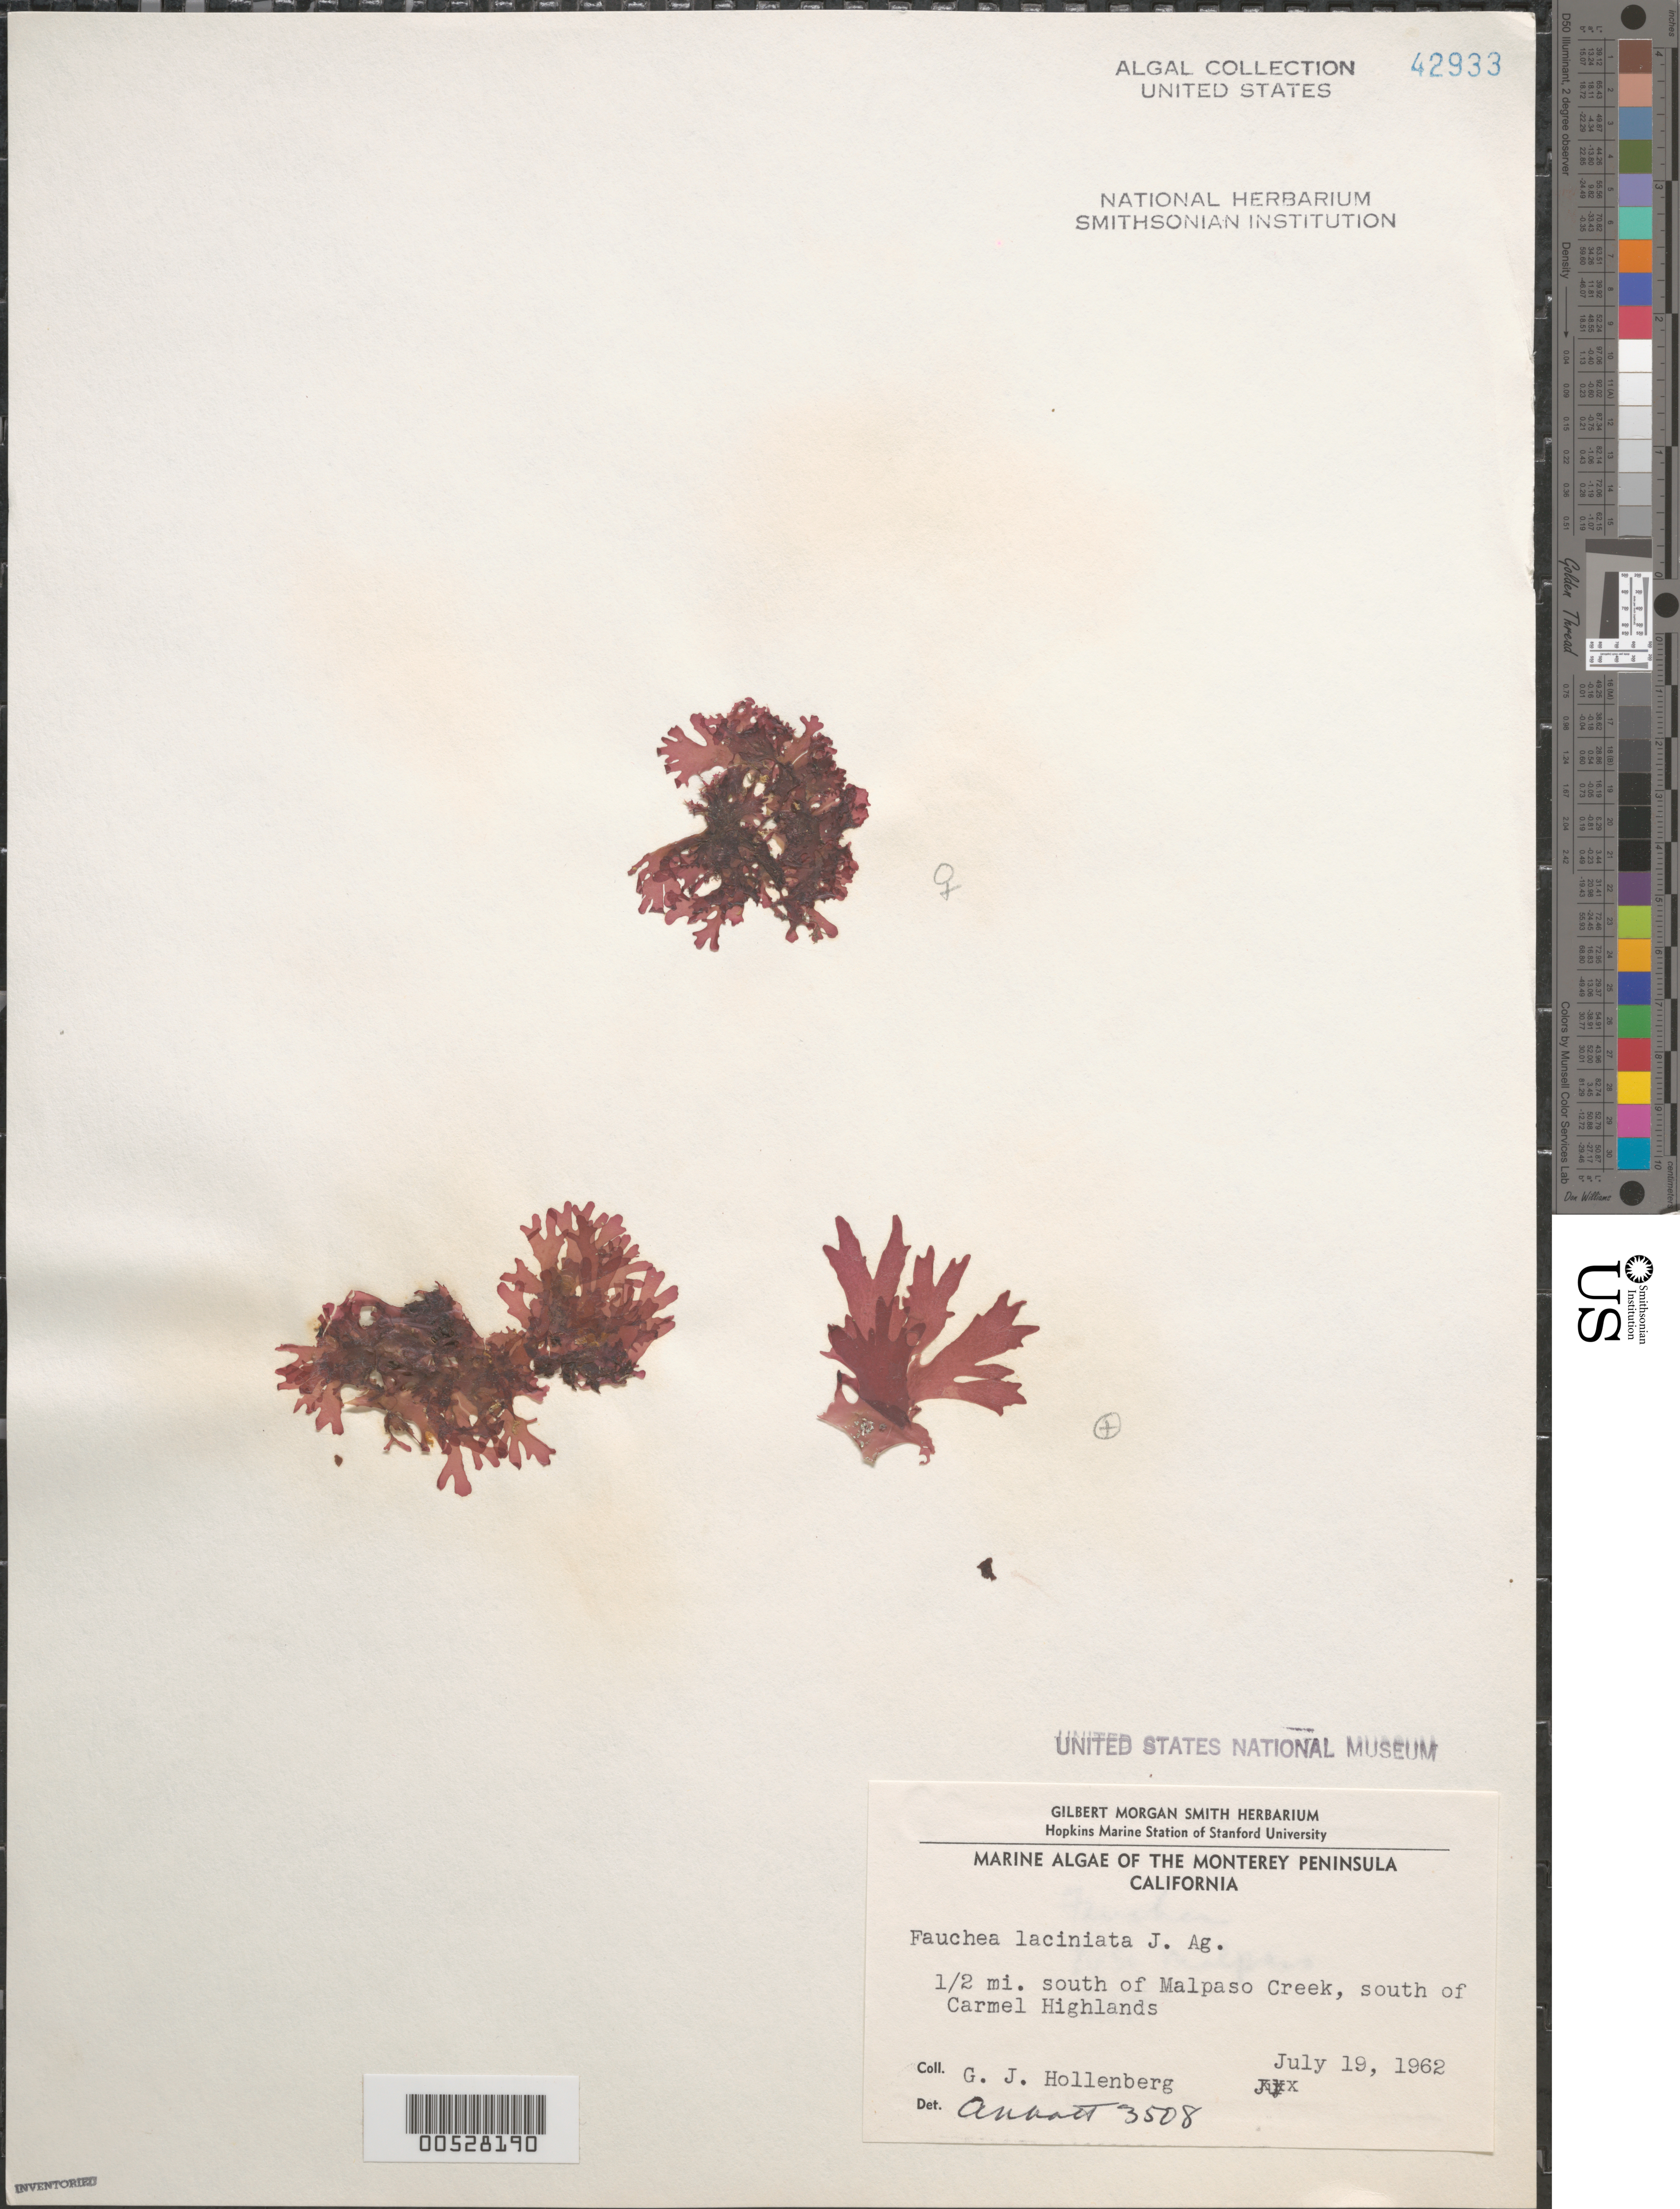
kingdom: Plantae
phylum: Rhodophyta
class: Florideophyceae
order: Rhodymeniales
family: Faucheaceae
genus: Gloiocladia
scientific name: Gloiocladia laciniata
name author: (J. Agardh) Rodríguez-Prieto & N. Sánchez in Rodríguez-Prieto et al.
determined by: Algae name updating Project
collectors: G. Hollenberg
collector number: IAA 3508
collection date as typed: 19 Jul 1962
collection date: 1962-07-19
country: United States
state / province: California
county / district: Monterey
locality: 1/2 mile south of Malpaso Creek, south of Carmel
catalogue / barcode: US 42933